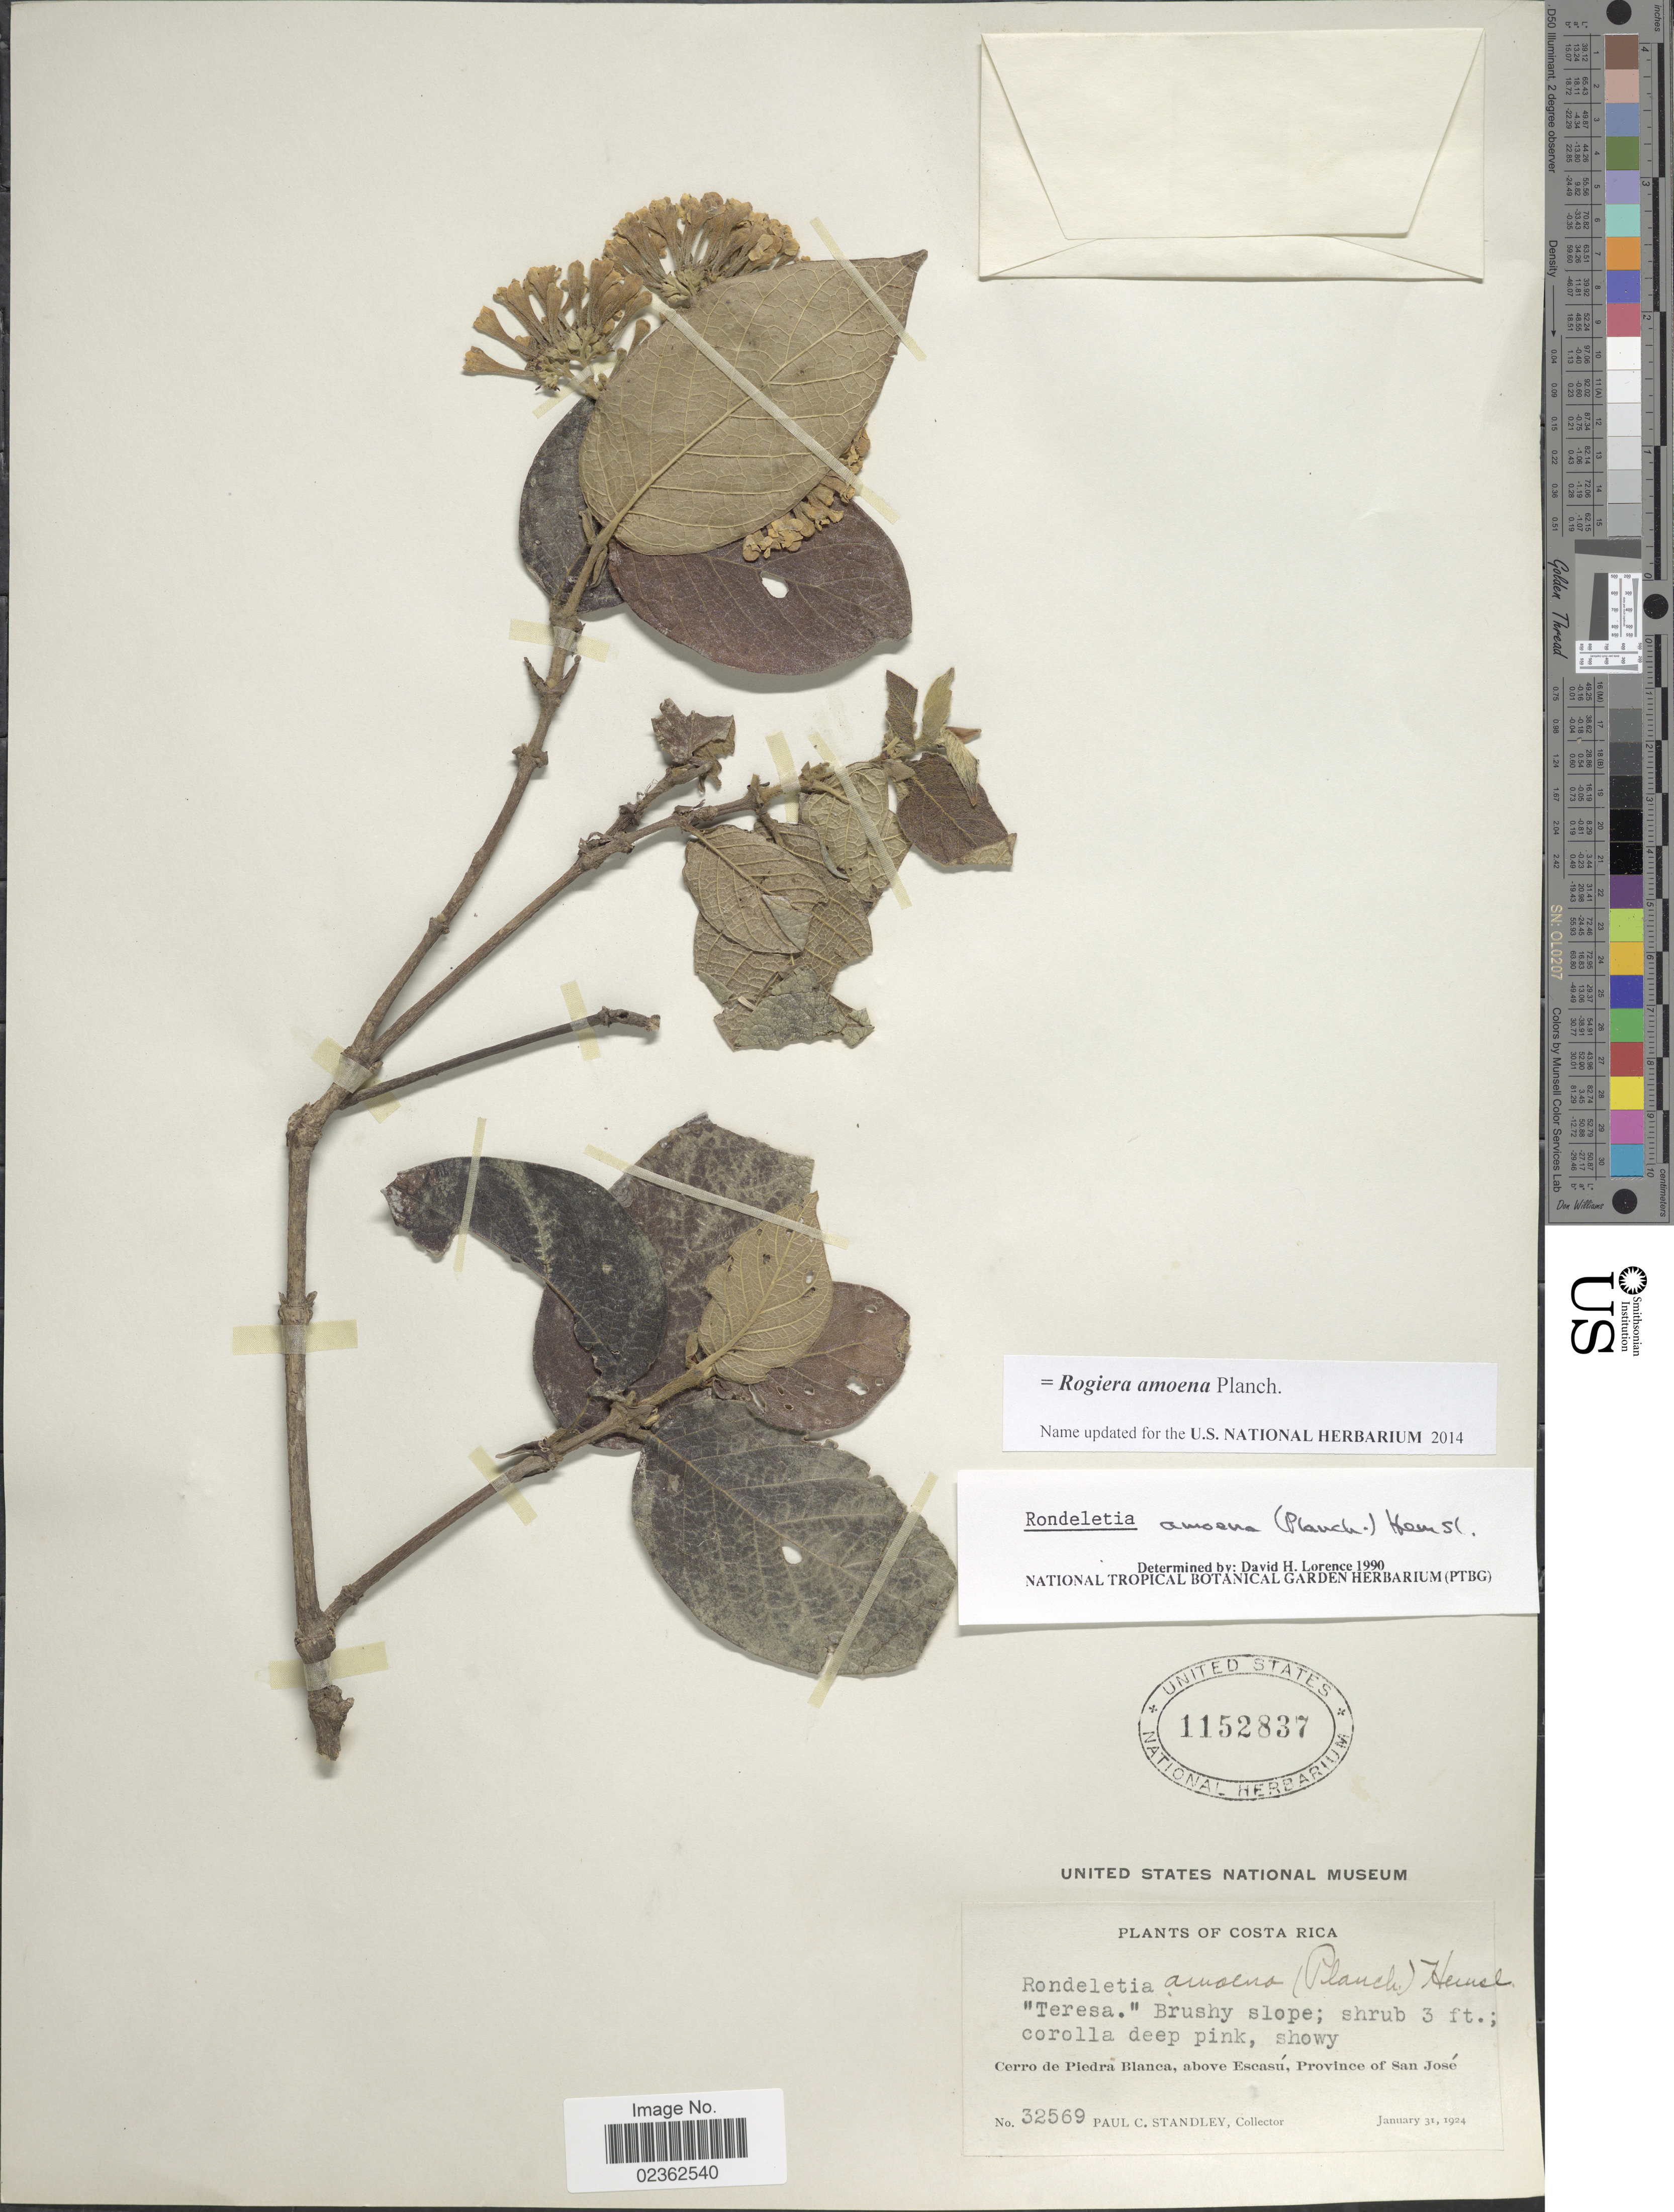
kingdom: Plantae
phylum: Tracheophyta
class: Magnoliopsida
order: Gentianales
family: Rubiaceae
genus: Rogiera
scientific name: Rogiera amoena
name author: Planch.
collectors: P. C. Standley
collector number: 32569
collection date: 1924-01-31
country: Costa Rica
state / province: San José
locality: Cerro de Piedra Blanca, above Escasu.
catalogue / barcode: US 1152837